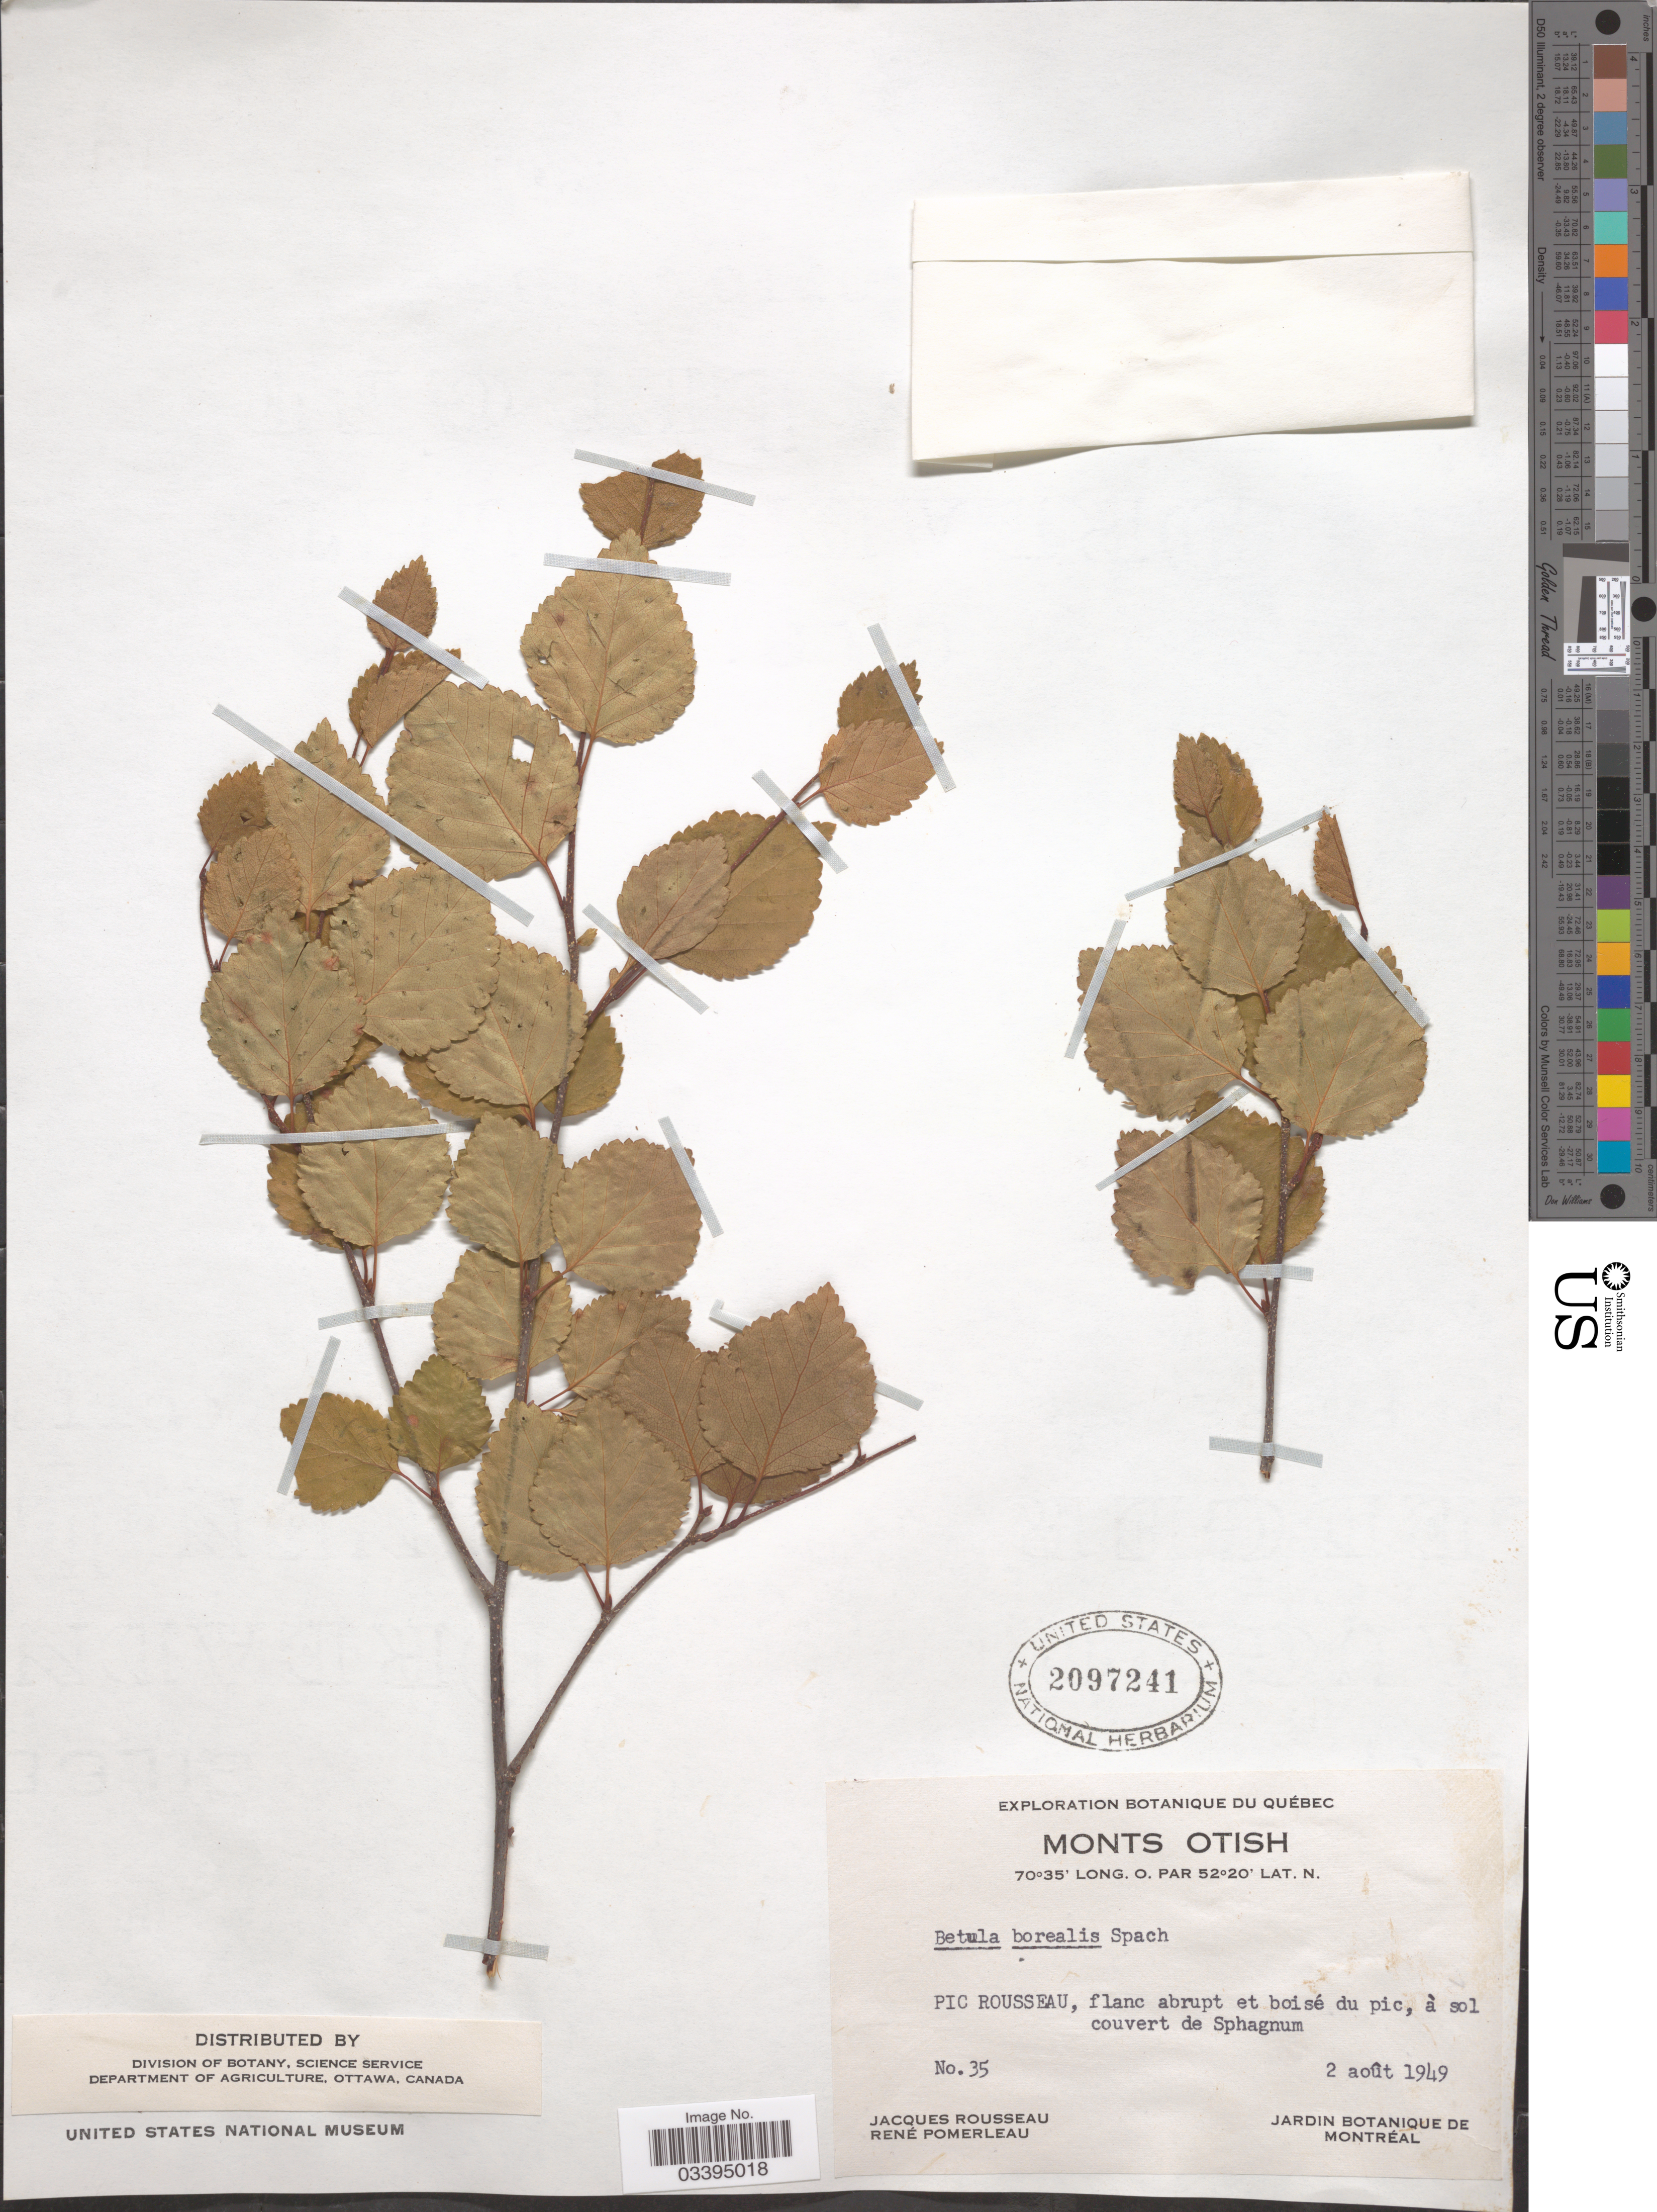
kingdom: Plantae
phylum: Tracheophyta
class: Magnoliopsida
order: Fagales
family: Betulaceae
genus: Betula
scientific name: Betula borealis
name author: Spach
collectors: J. Rousseau & R. Pomerleau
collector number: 35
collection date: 1949-08-02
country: Canada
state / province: Quebec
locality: Monts Otish. Pic Rousseau.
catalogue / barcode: US 2097241